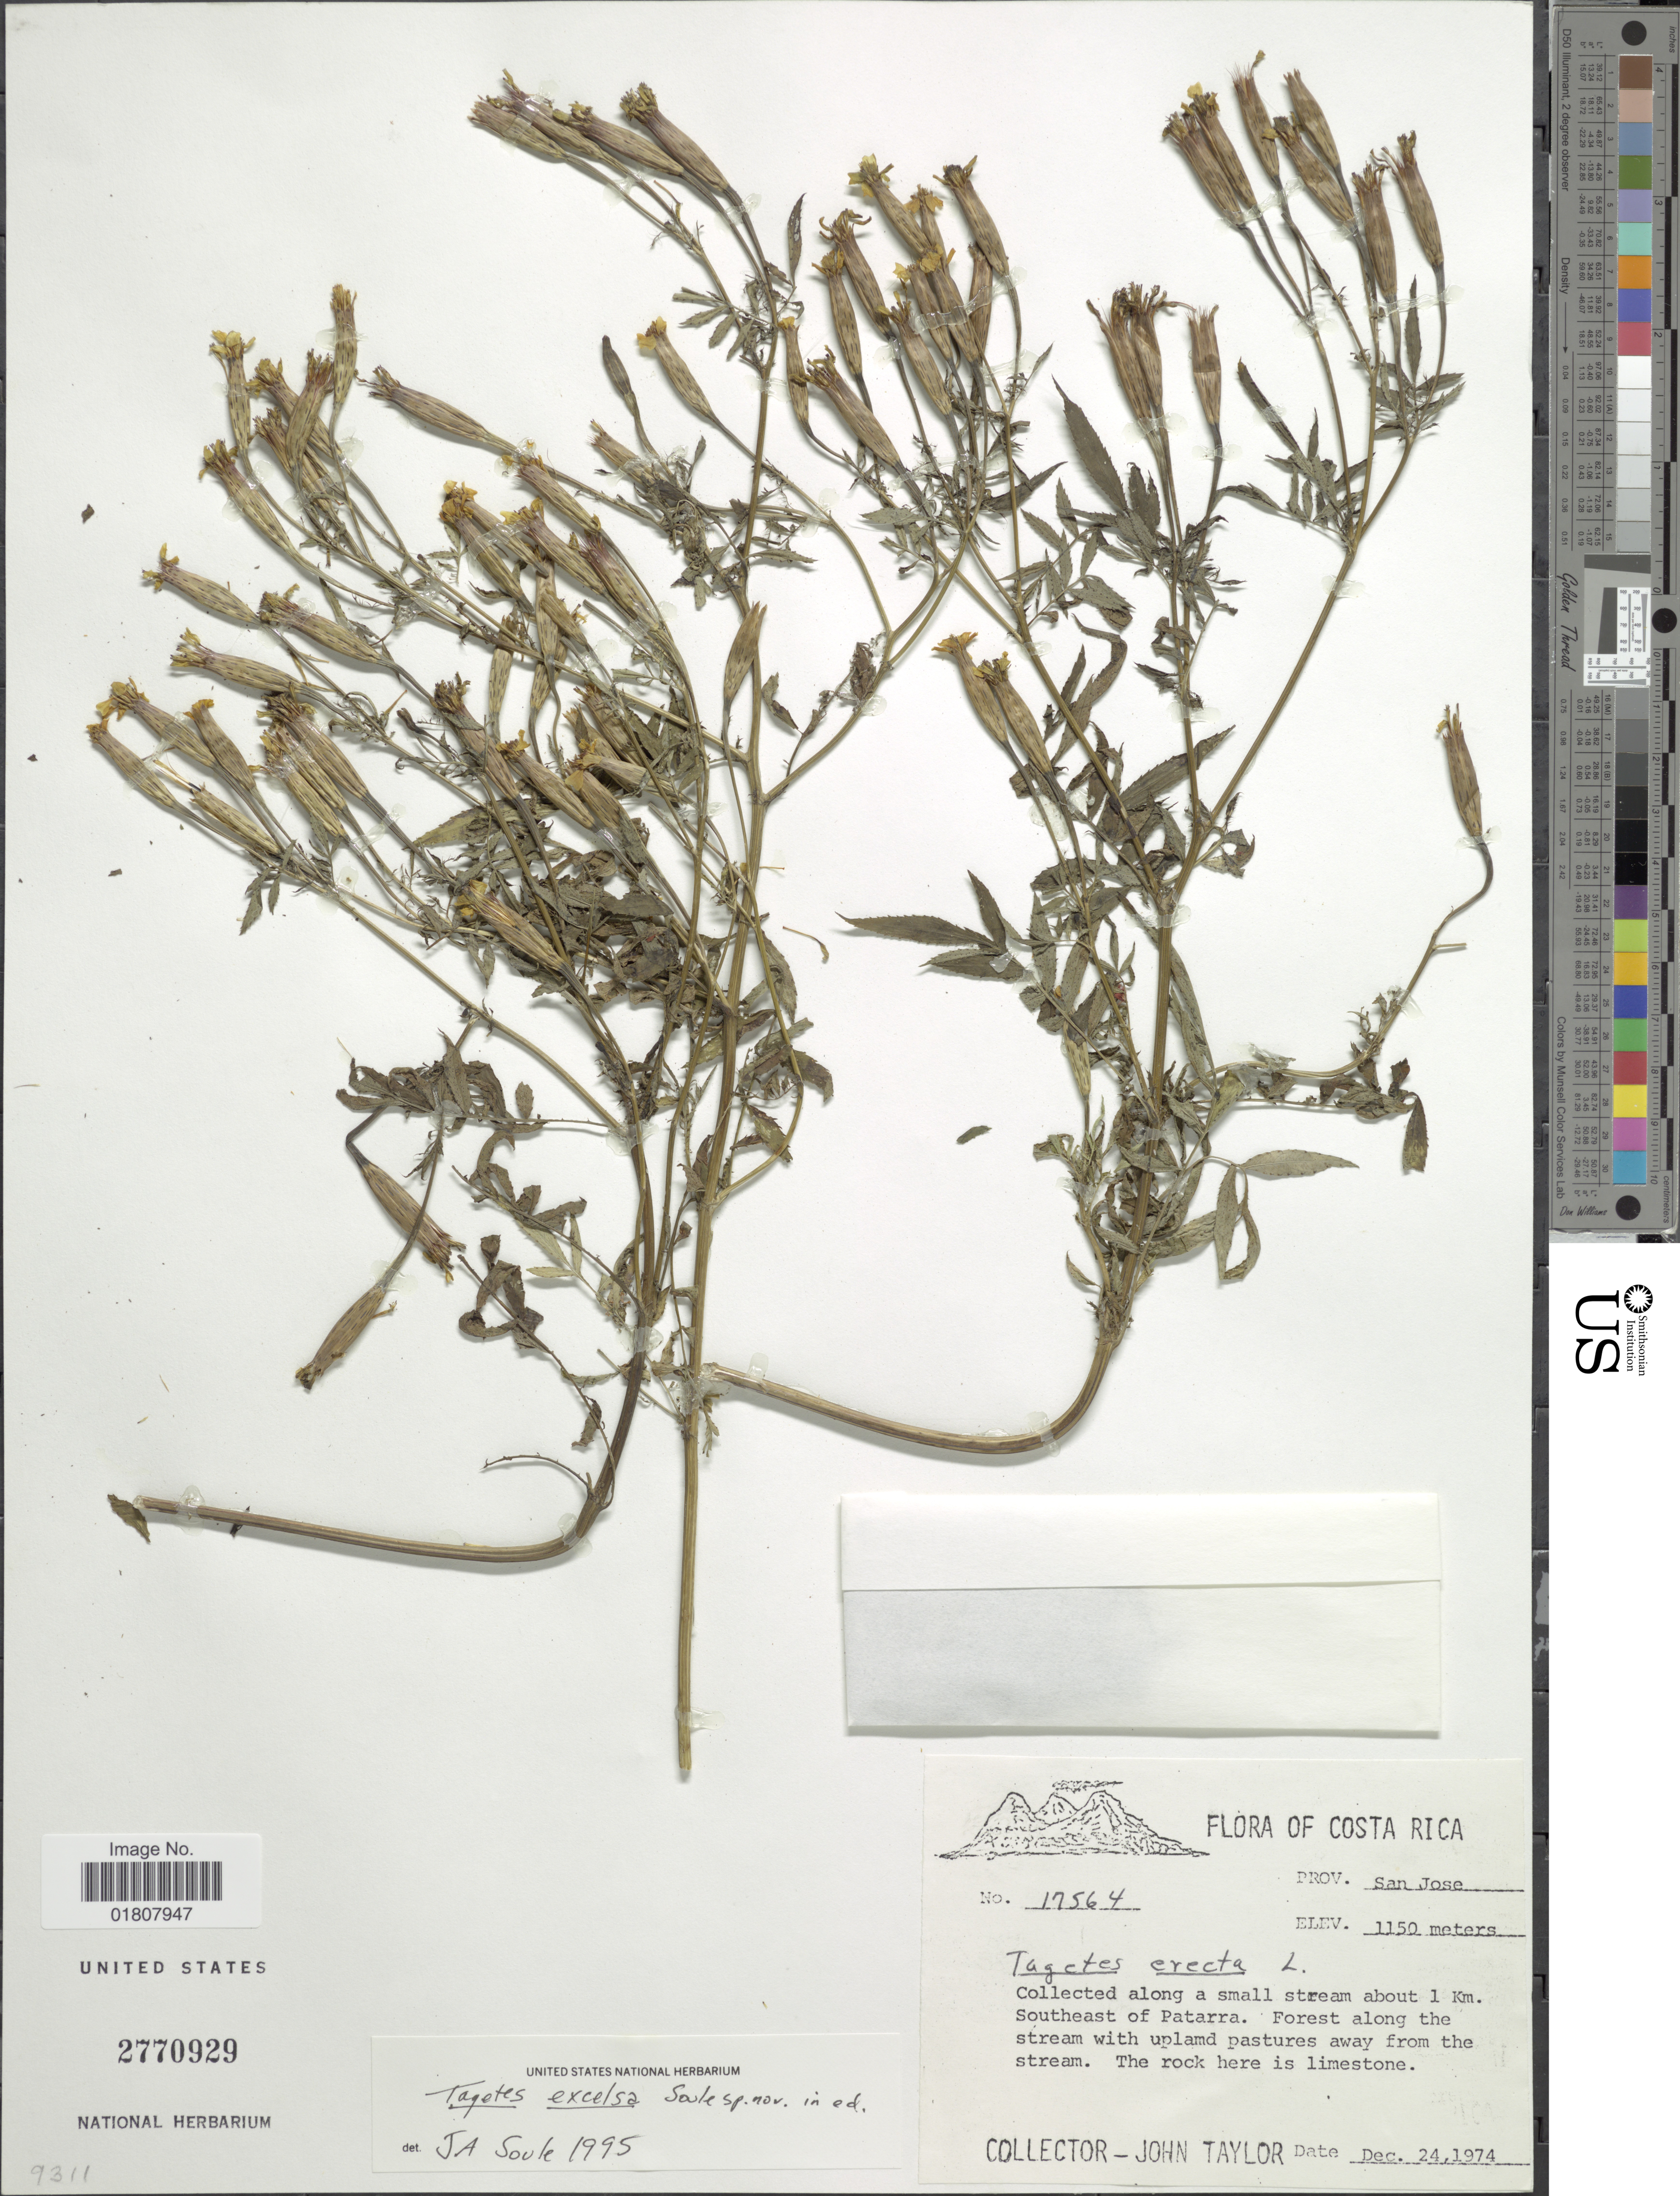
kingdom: Plantae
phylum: Tracheophyta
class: Magnoliopsida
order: Asterales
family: Asteraceae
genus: Tagetes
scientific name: Tagetes excelsa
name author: Soule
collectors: J. Taylor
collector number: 17564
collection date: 1974-12-24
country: Costa Rica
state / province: San José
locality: About 1 km Southeast of Patarra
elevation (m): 1150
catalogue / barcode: US 2770929